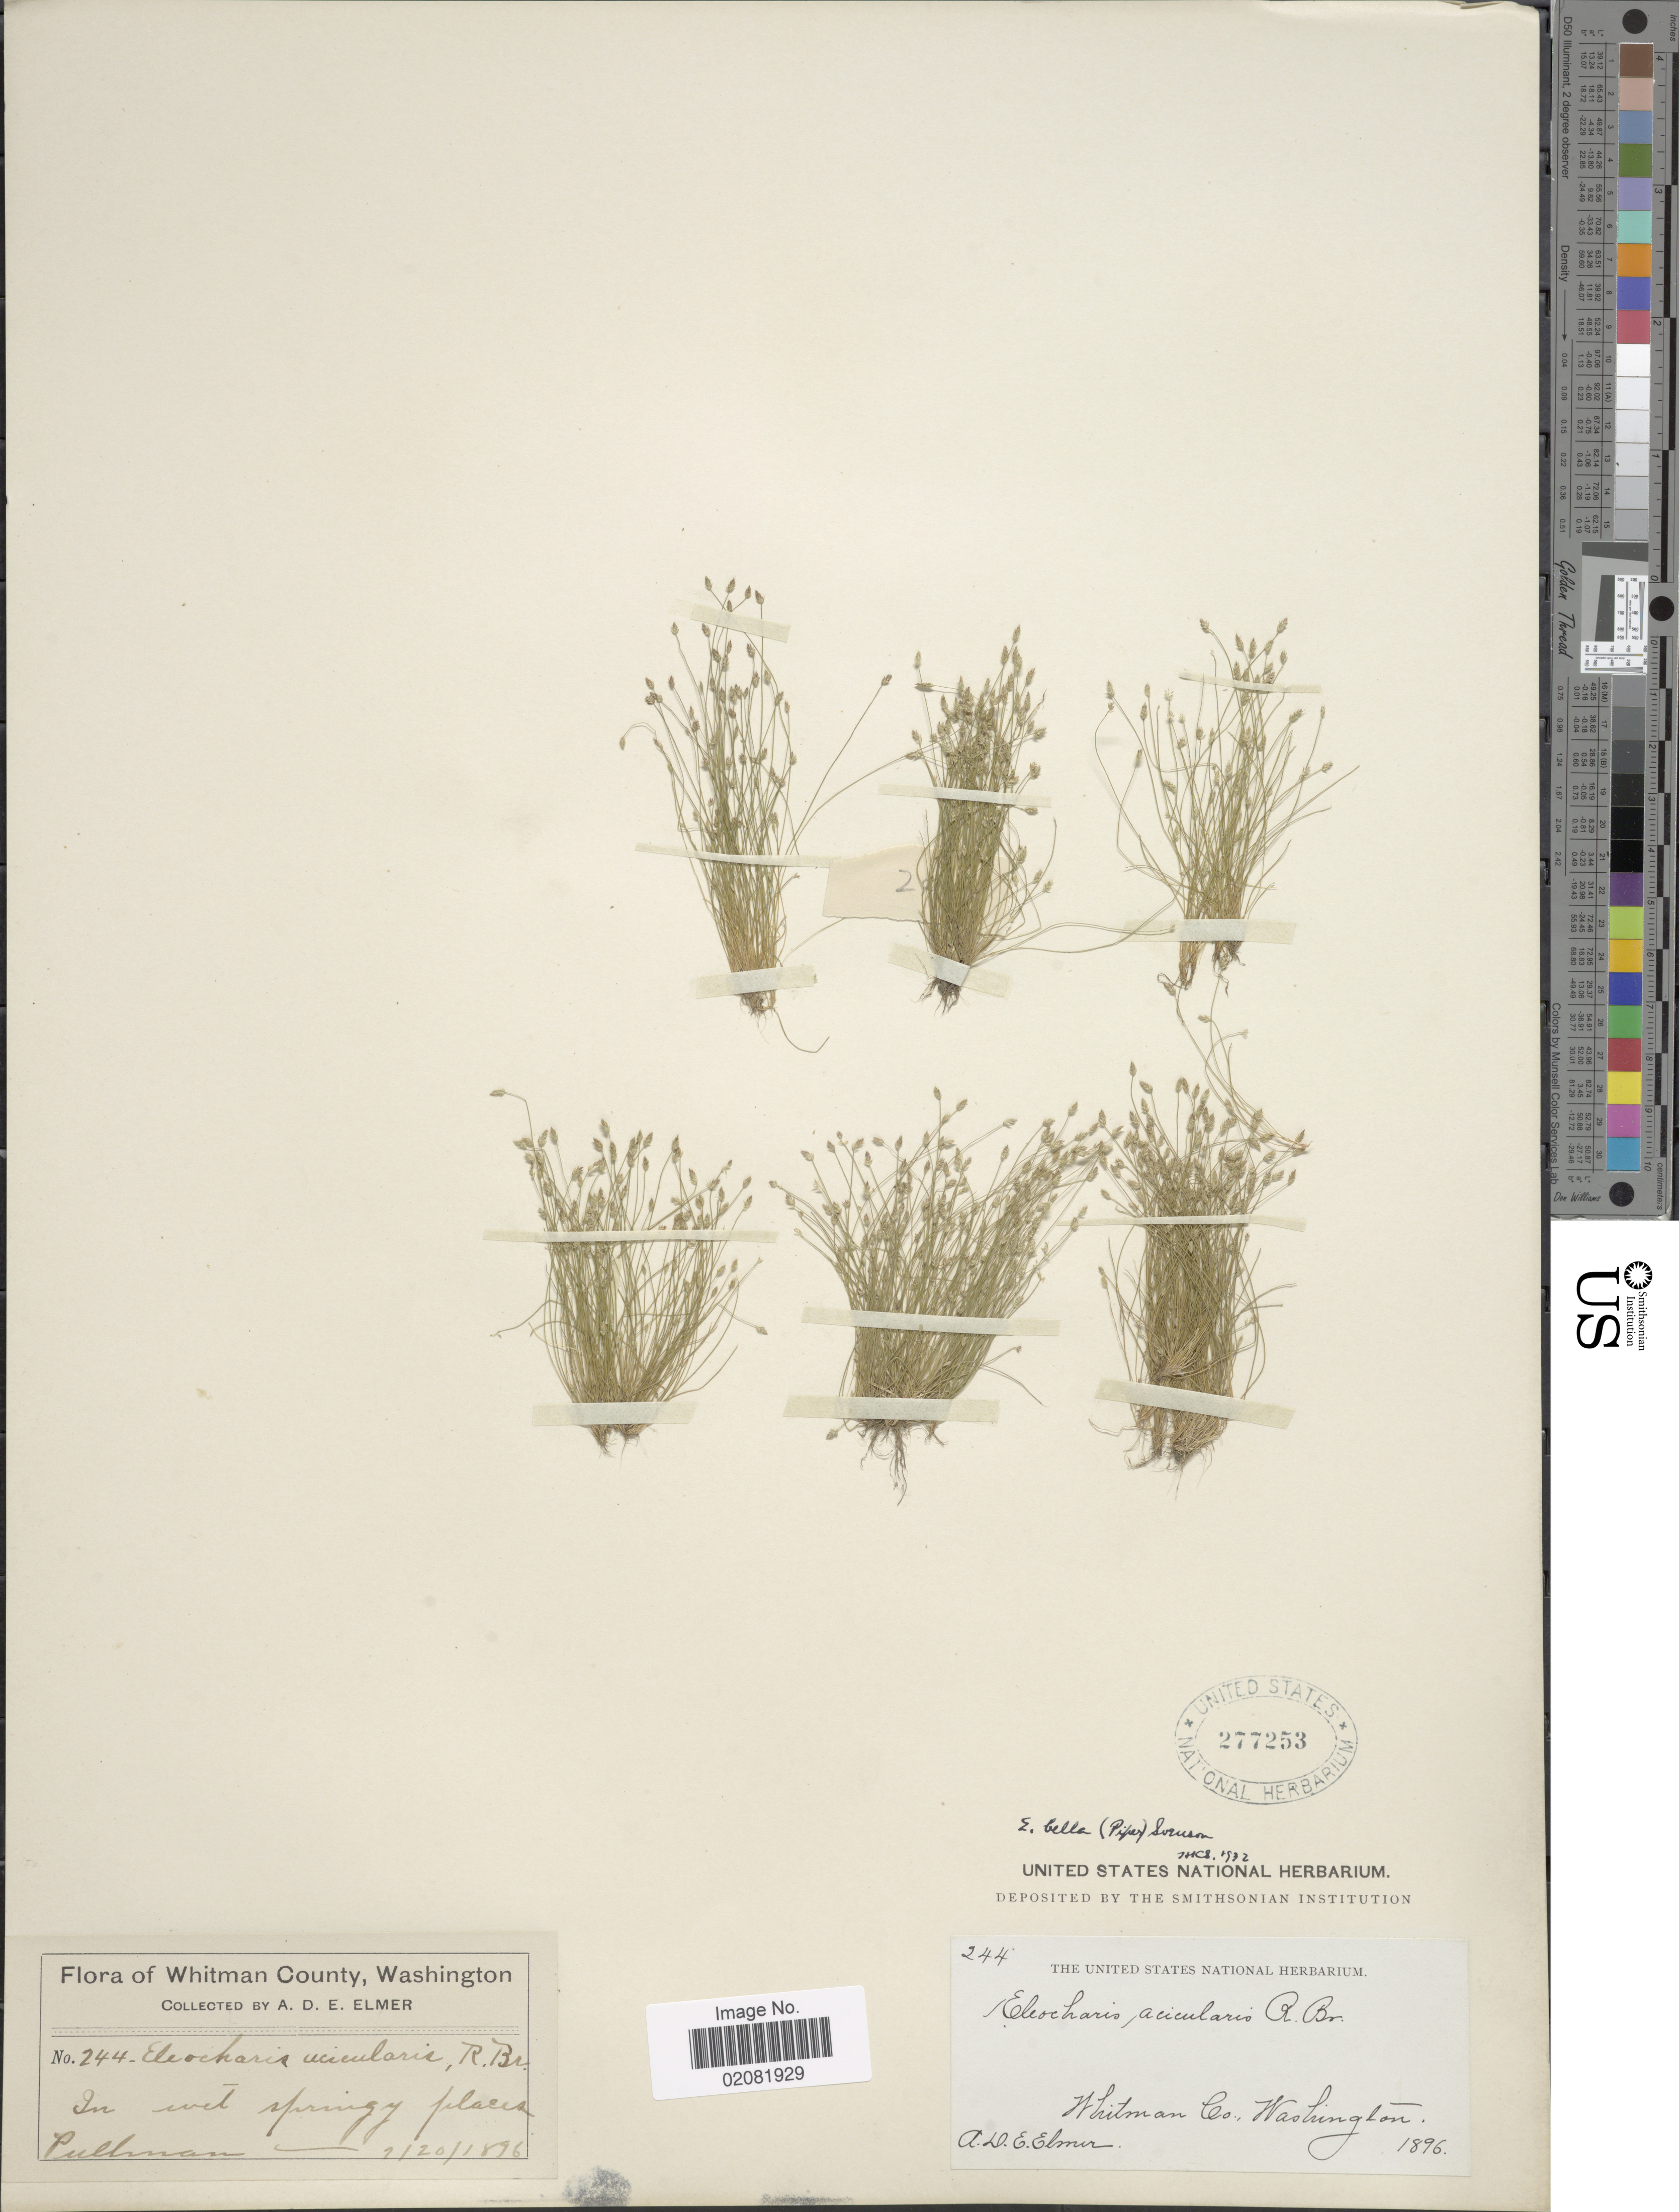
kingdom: Plantae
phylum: Tracheophyta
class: Liliopsida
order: Poales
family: Cyperaceae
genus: Eleocharis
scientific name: Eleocharis bella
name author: (Piper) Svenson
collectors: A. D. E. Elmer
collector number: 244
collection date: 1896-02-20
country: United States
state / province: Washington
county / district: Whitman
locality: Whitman Co. Pullman [unsure placement]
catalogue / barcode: US 277253